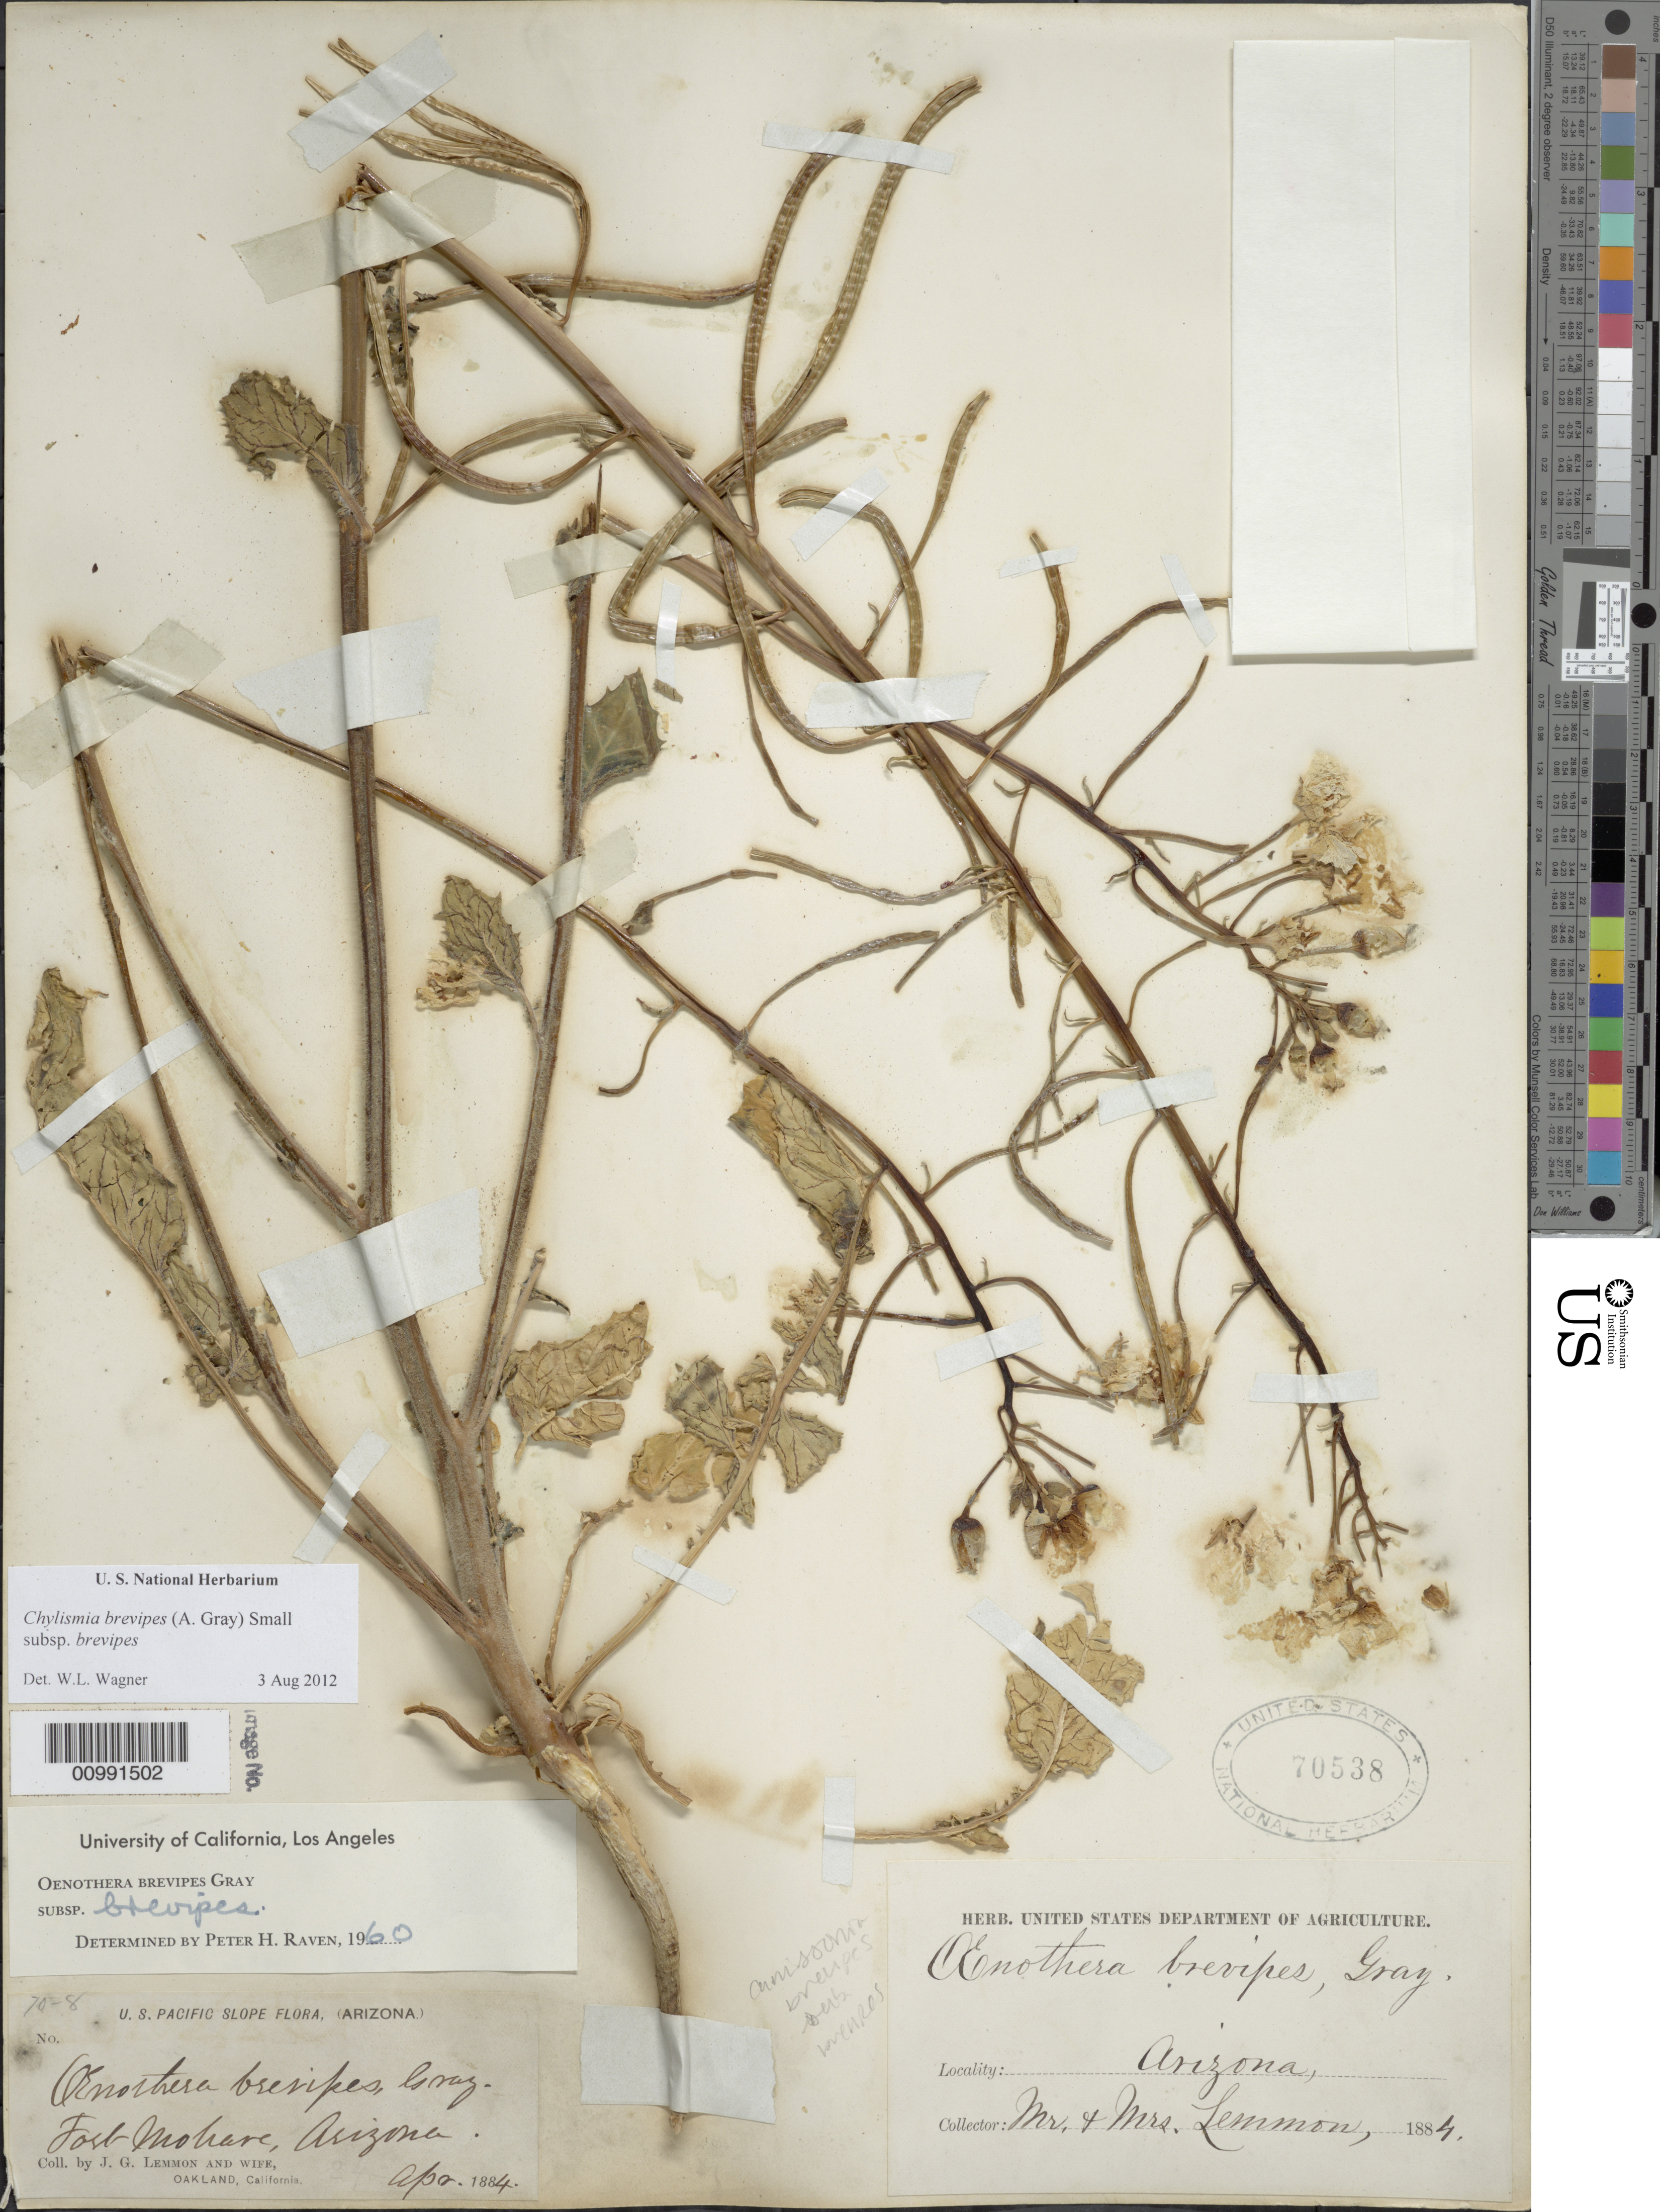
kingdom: Plantae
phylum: Tracheophyta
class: Magnoliopsida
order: Myrtales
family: Onagraceae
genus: Chylismia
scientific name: Chylismia brevipes subsp. arizonica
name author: (P.H. Raven) W.L. Wagner & Hoch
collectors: J. G. Lemmon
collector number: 708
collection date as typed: Apr 1884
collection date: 1884-04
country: United States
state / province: Arizona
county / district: Mohave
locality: Fort Mohave.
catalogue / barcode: US 70538